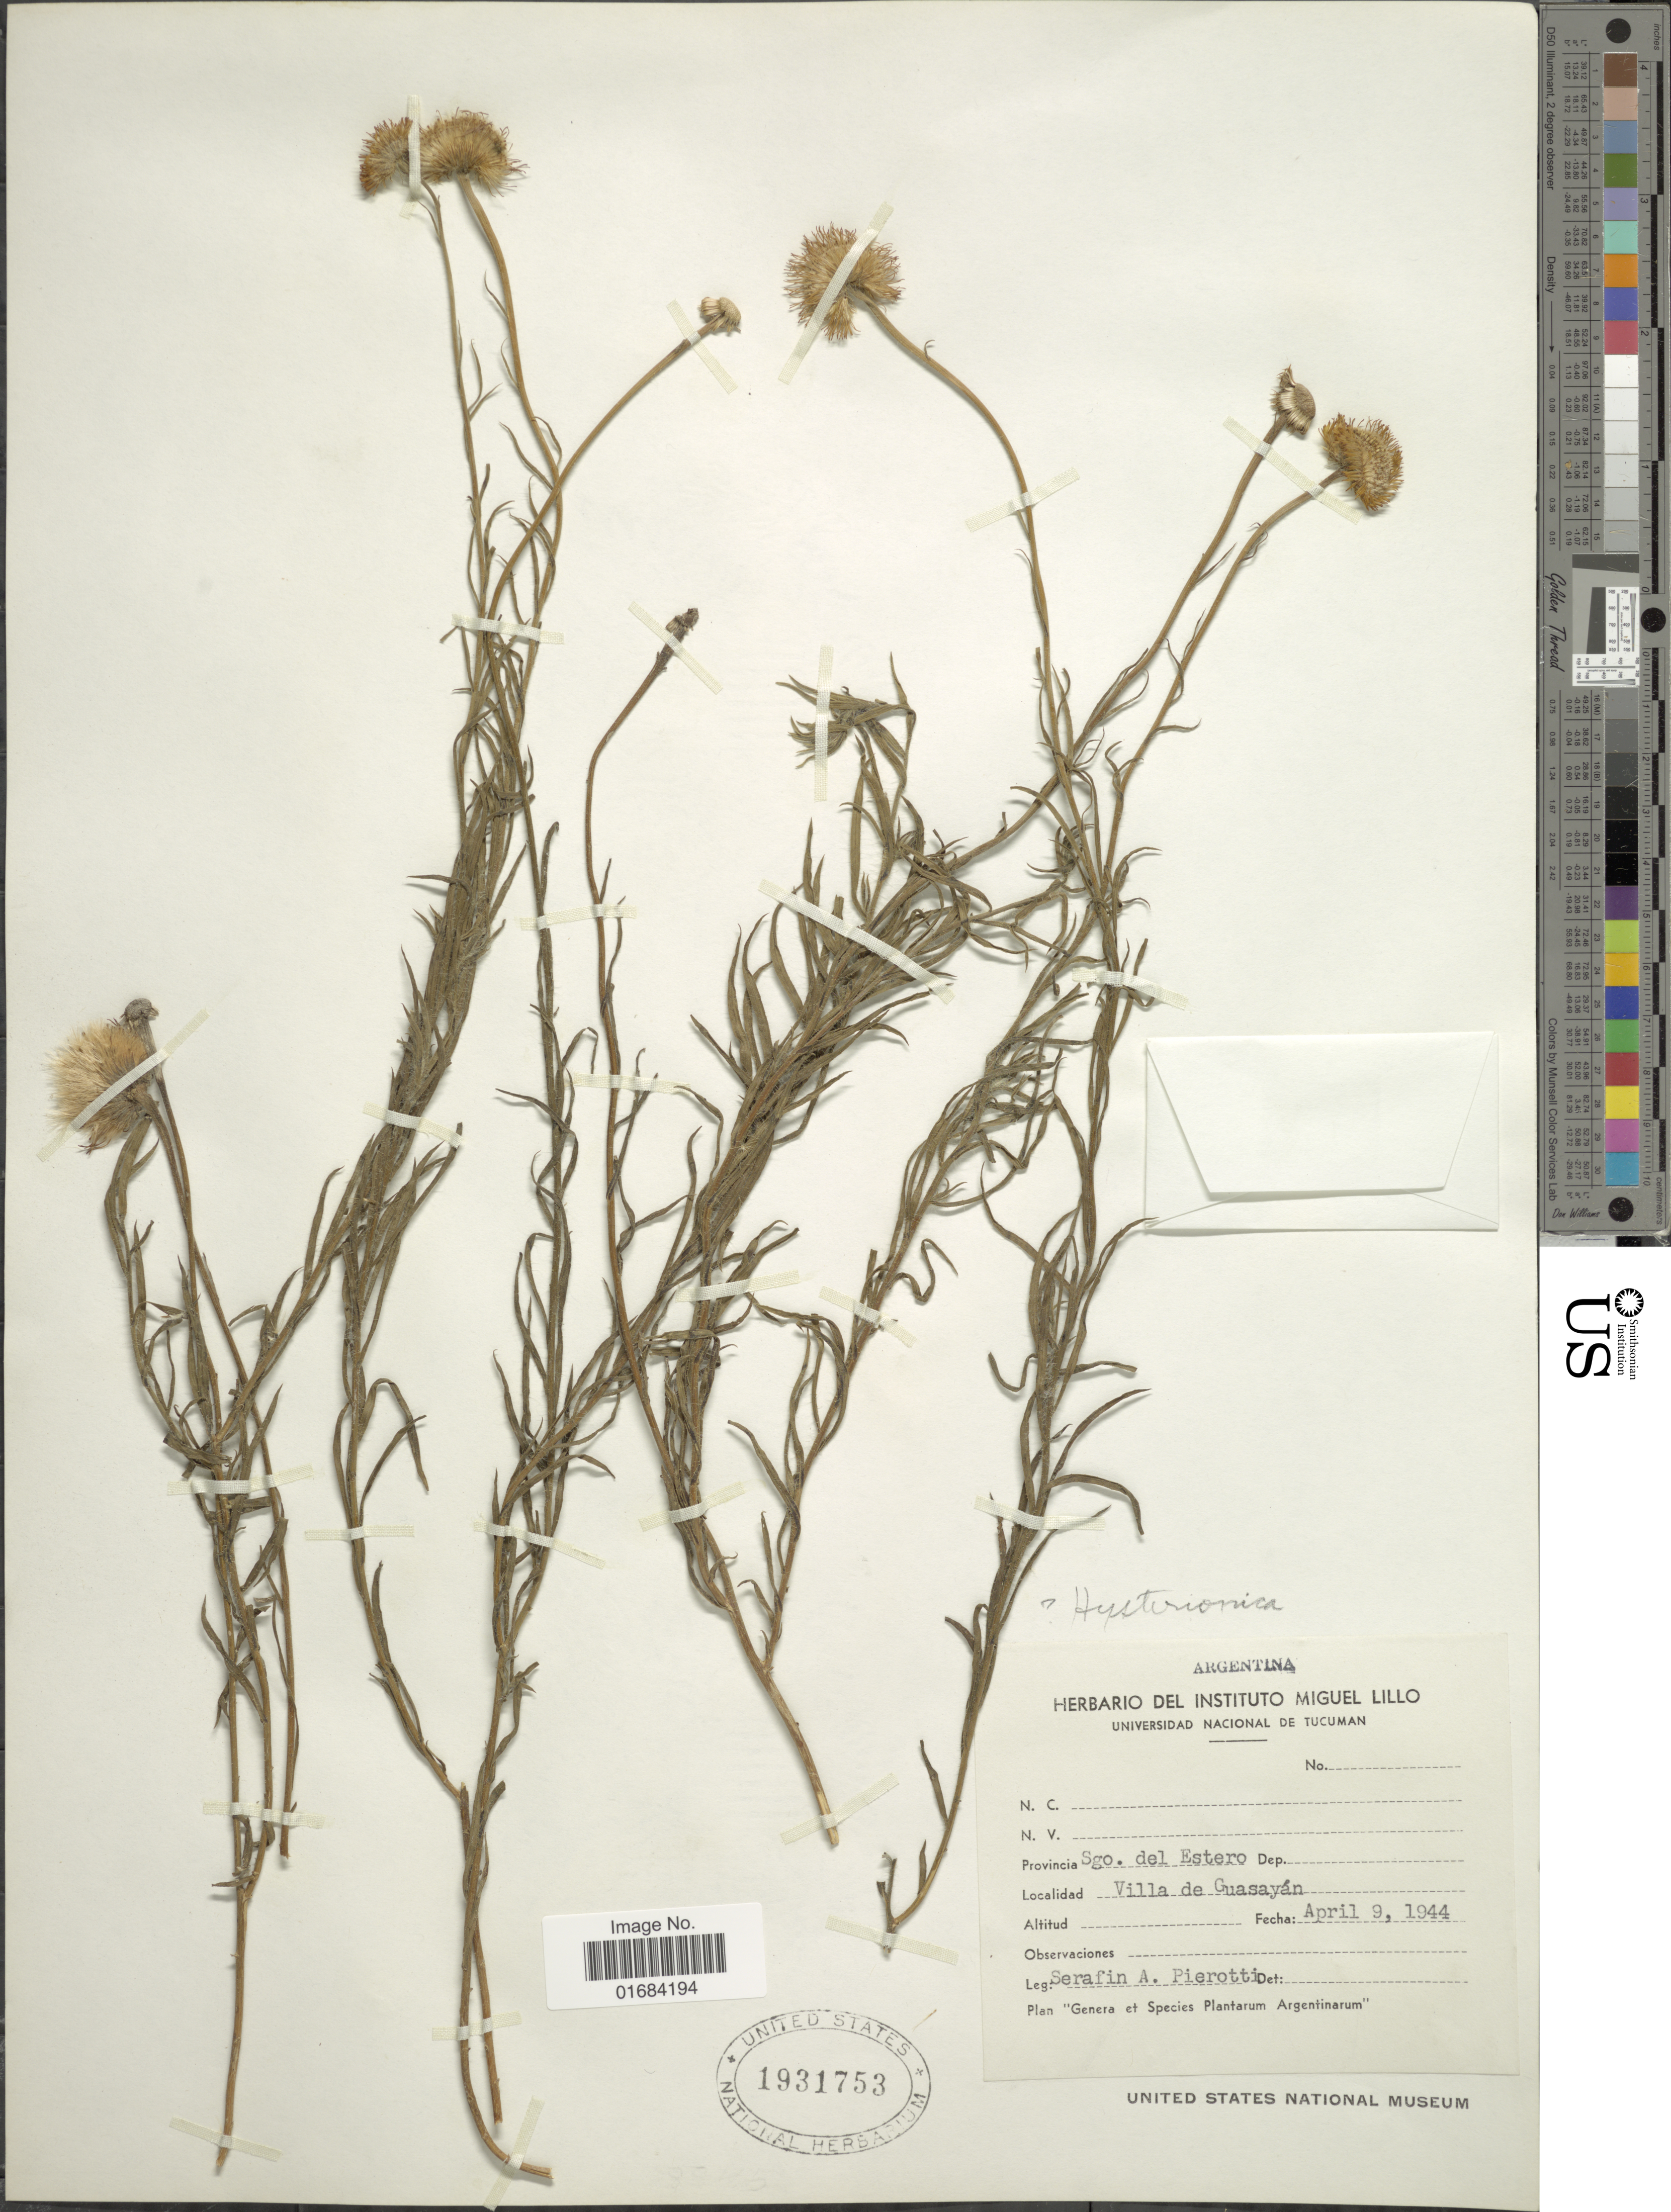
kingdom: Plantae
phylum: Tracheophyta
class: Magnoliopsida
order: Asterales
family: Asteraceae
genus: Hysterionica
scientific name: Hysterionica sp.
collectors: S. A. Pierotti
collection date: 1944-04-09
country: Argentina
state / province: Santiago del Estero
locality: Villa de Guasayán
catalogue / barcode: US 1931753